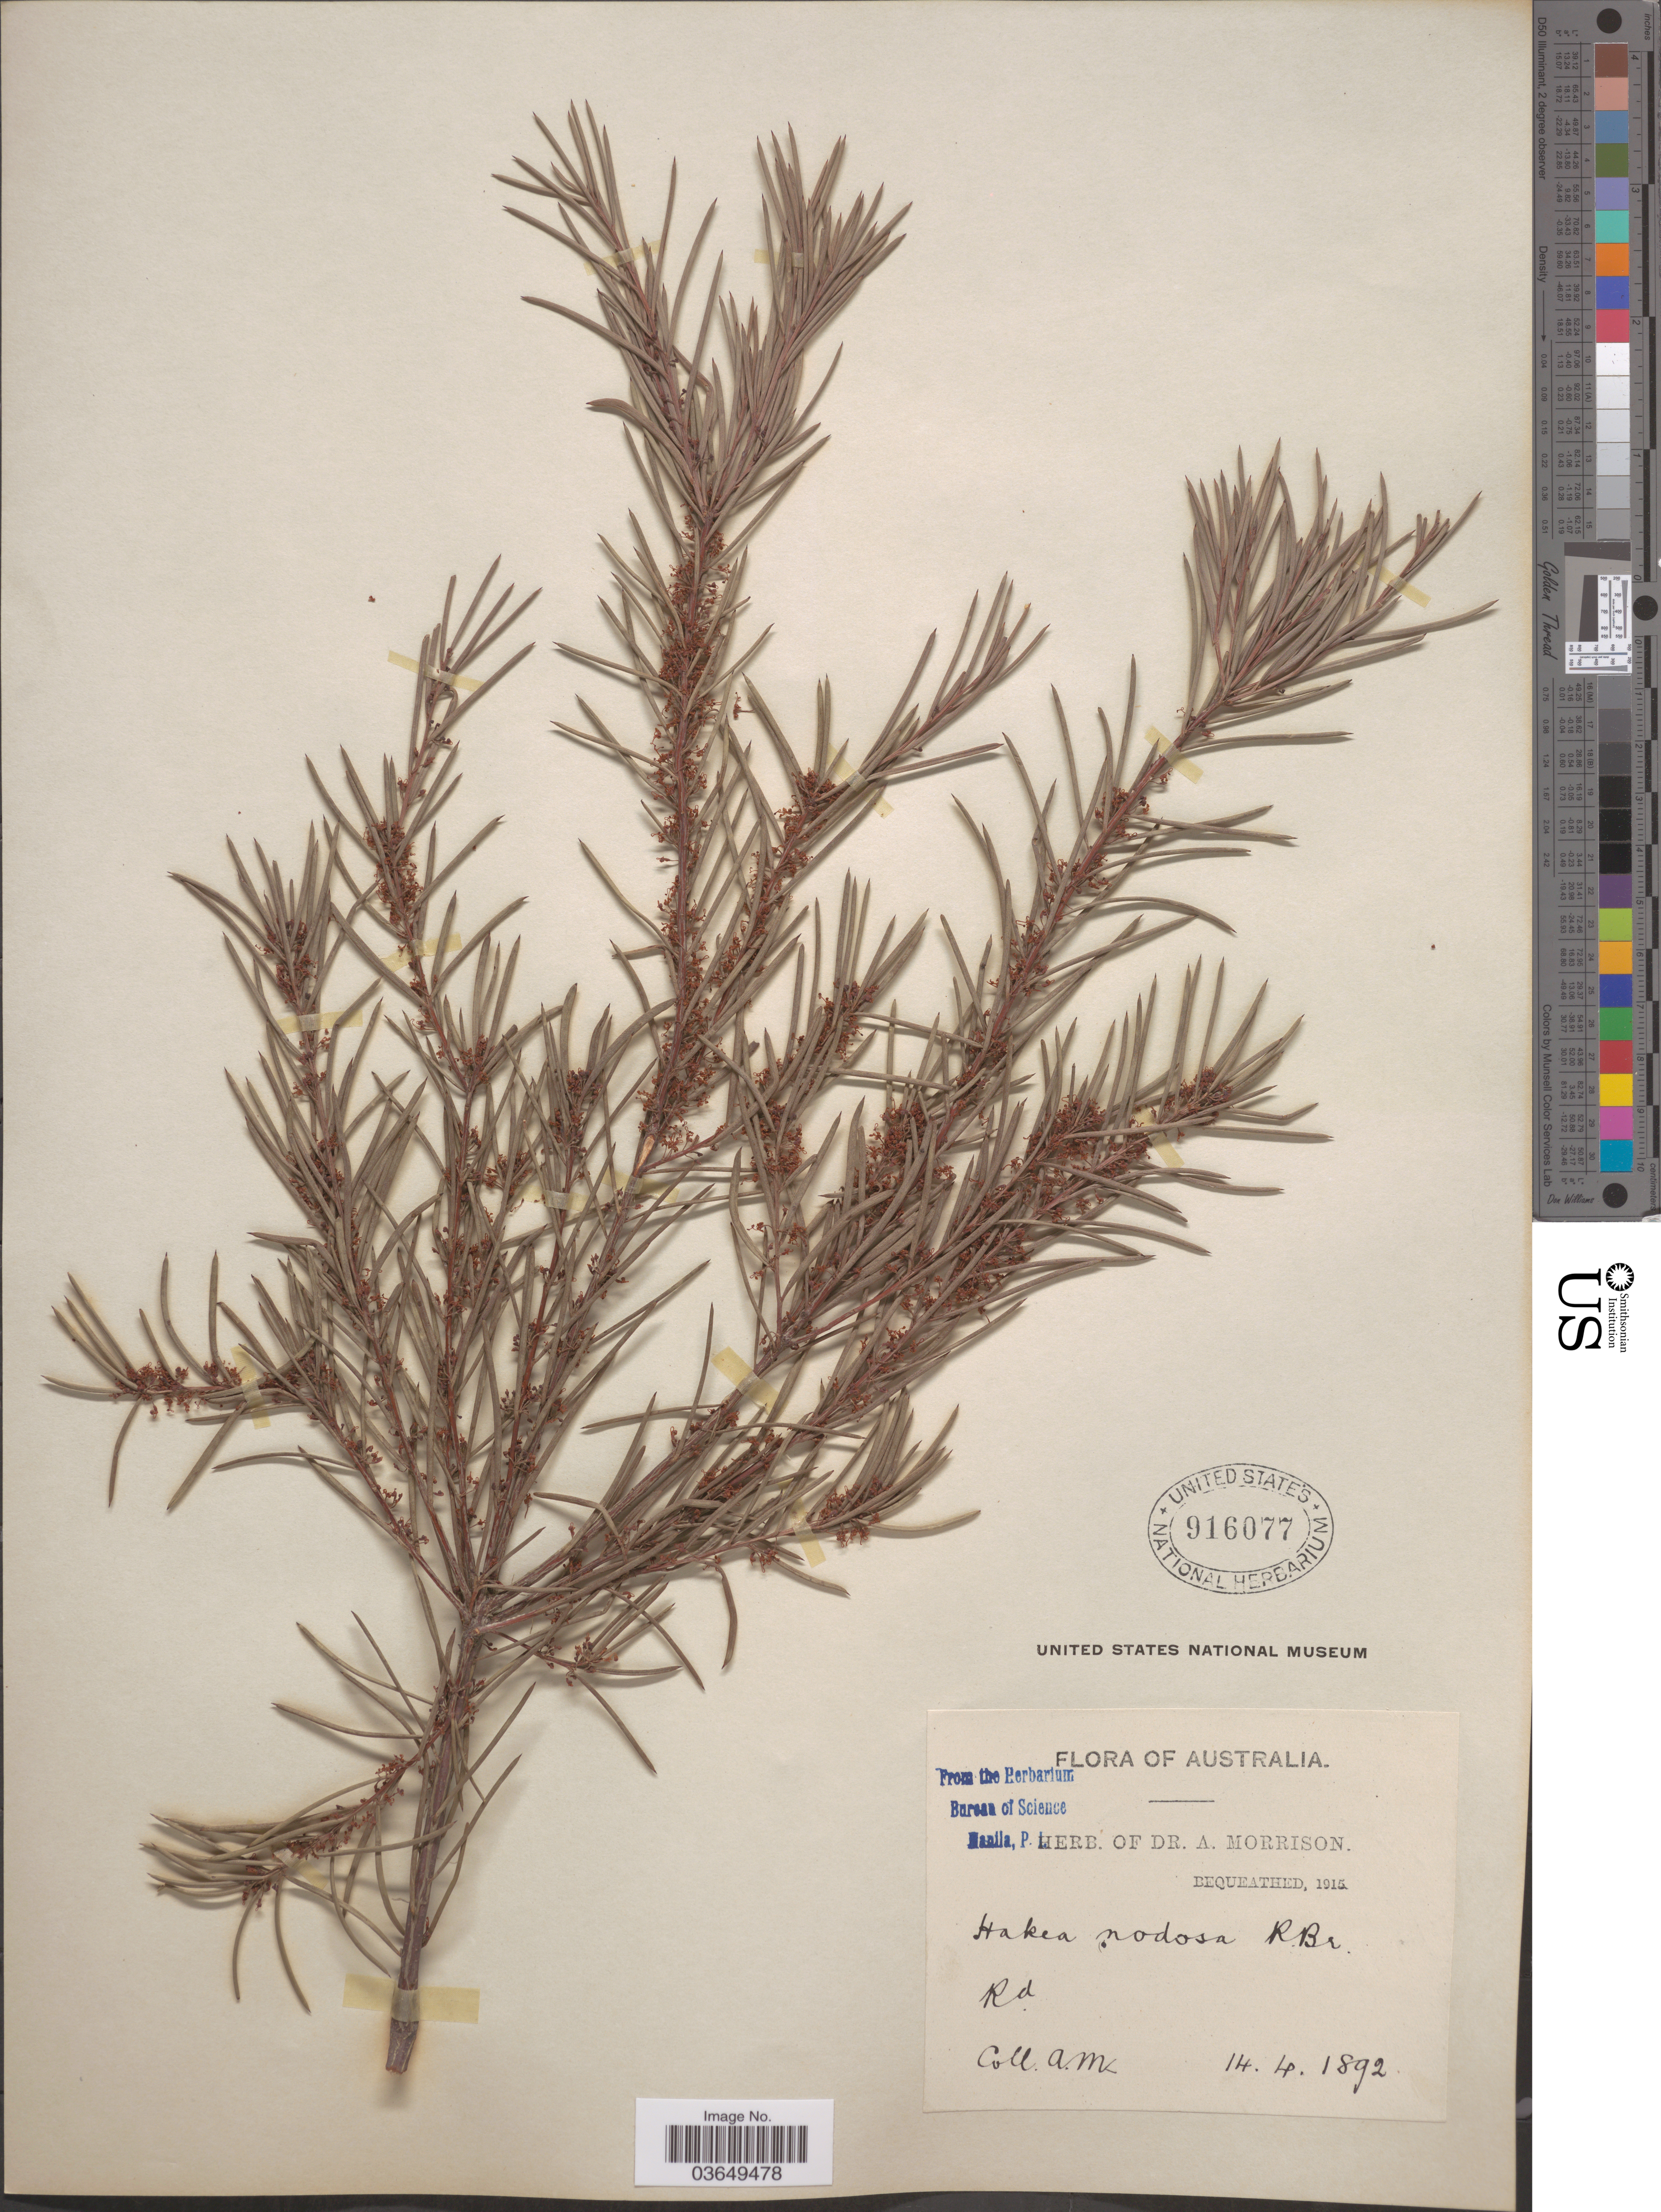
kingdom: Plantae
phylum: Tracheophyta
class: Magnoliopsida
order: Proteales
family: Proteaceae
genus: Hakea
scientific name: Hakea nodosa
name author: Meisn.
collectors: A. Morrison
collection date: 1892-04-14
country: Australia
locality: Rd.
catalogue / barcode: US 916077